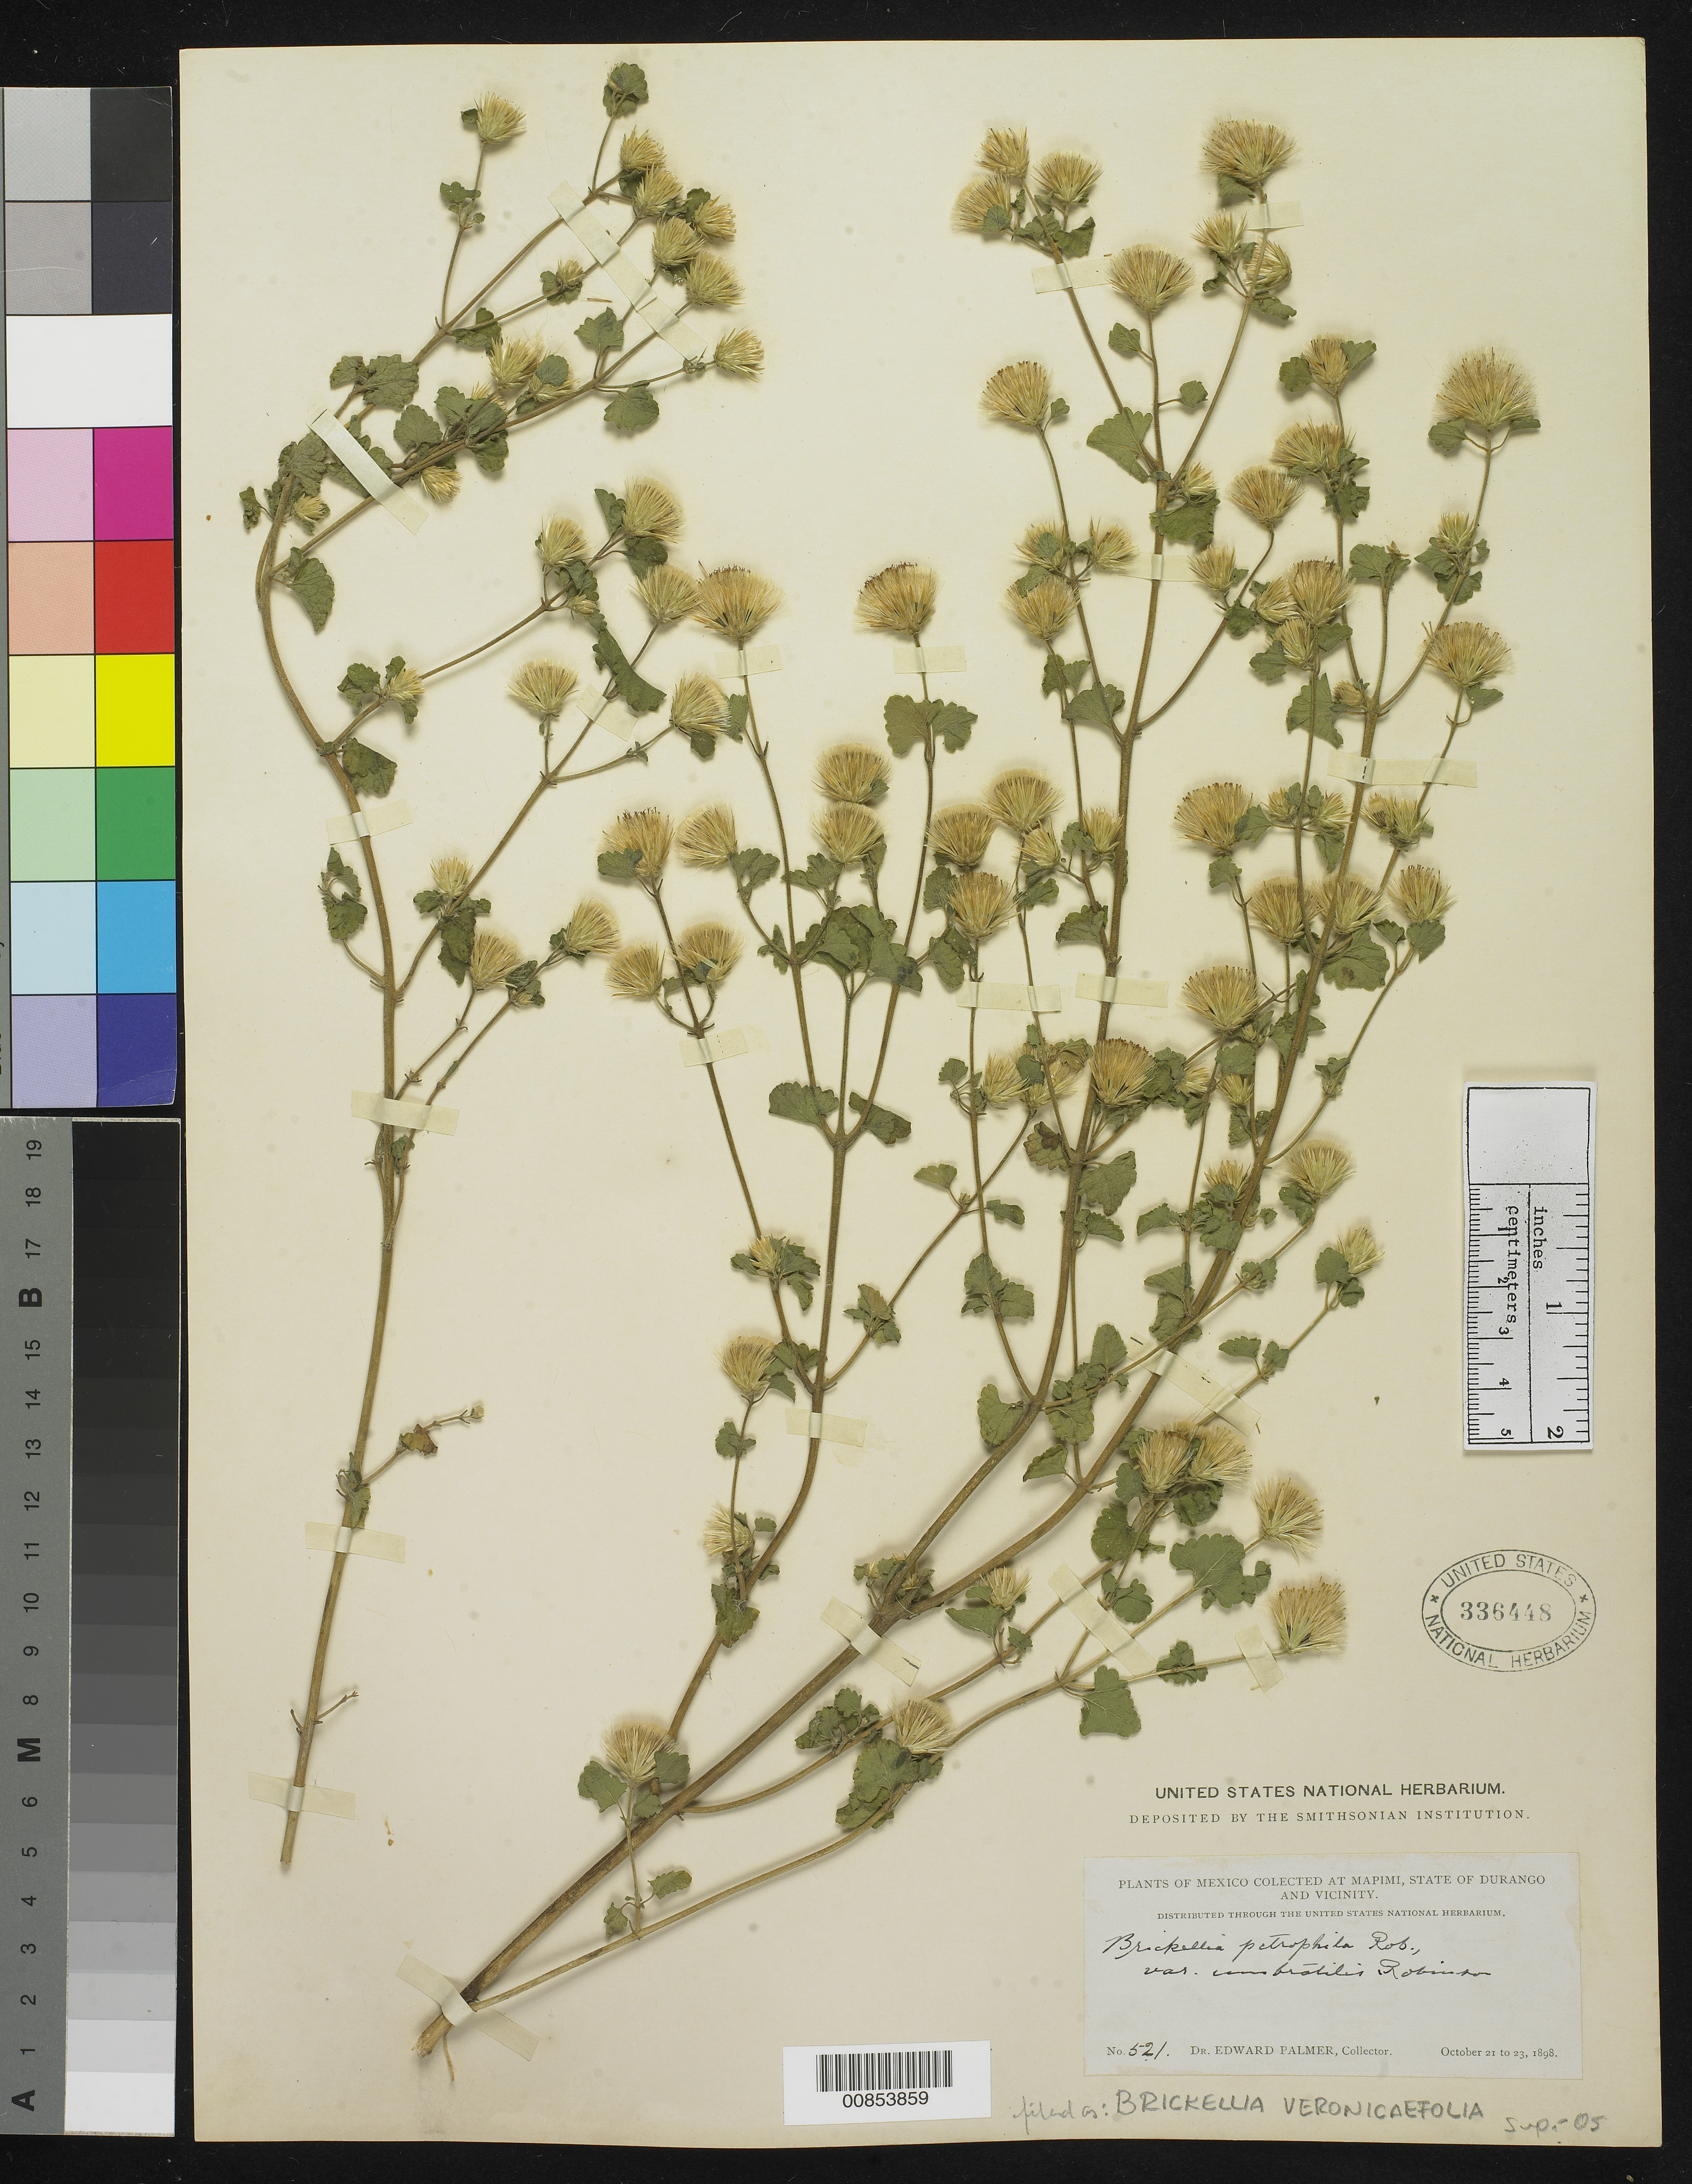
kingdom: Plantae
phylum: Tracheophyta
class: Magnoliopsida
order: Asterales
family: Asteraceae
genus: Brickellia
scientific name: Brickellia veronicaefolia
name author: (Kunth) A. Gray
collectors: E. Palmer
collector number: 521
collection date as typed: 21 Oct 1898 to 23 Oct 1898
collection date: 1898-10-21/1898-10-23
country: Mexico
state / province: Durango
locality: Mapimi, Durango and vicinity.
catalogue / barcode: US 336448